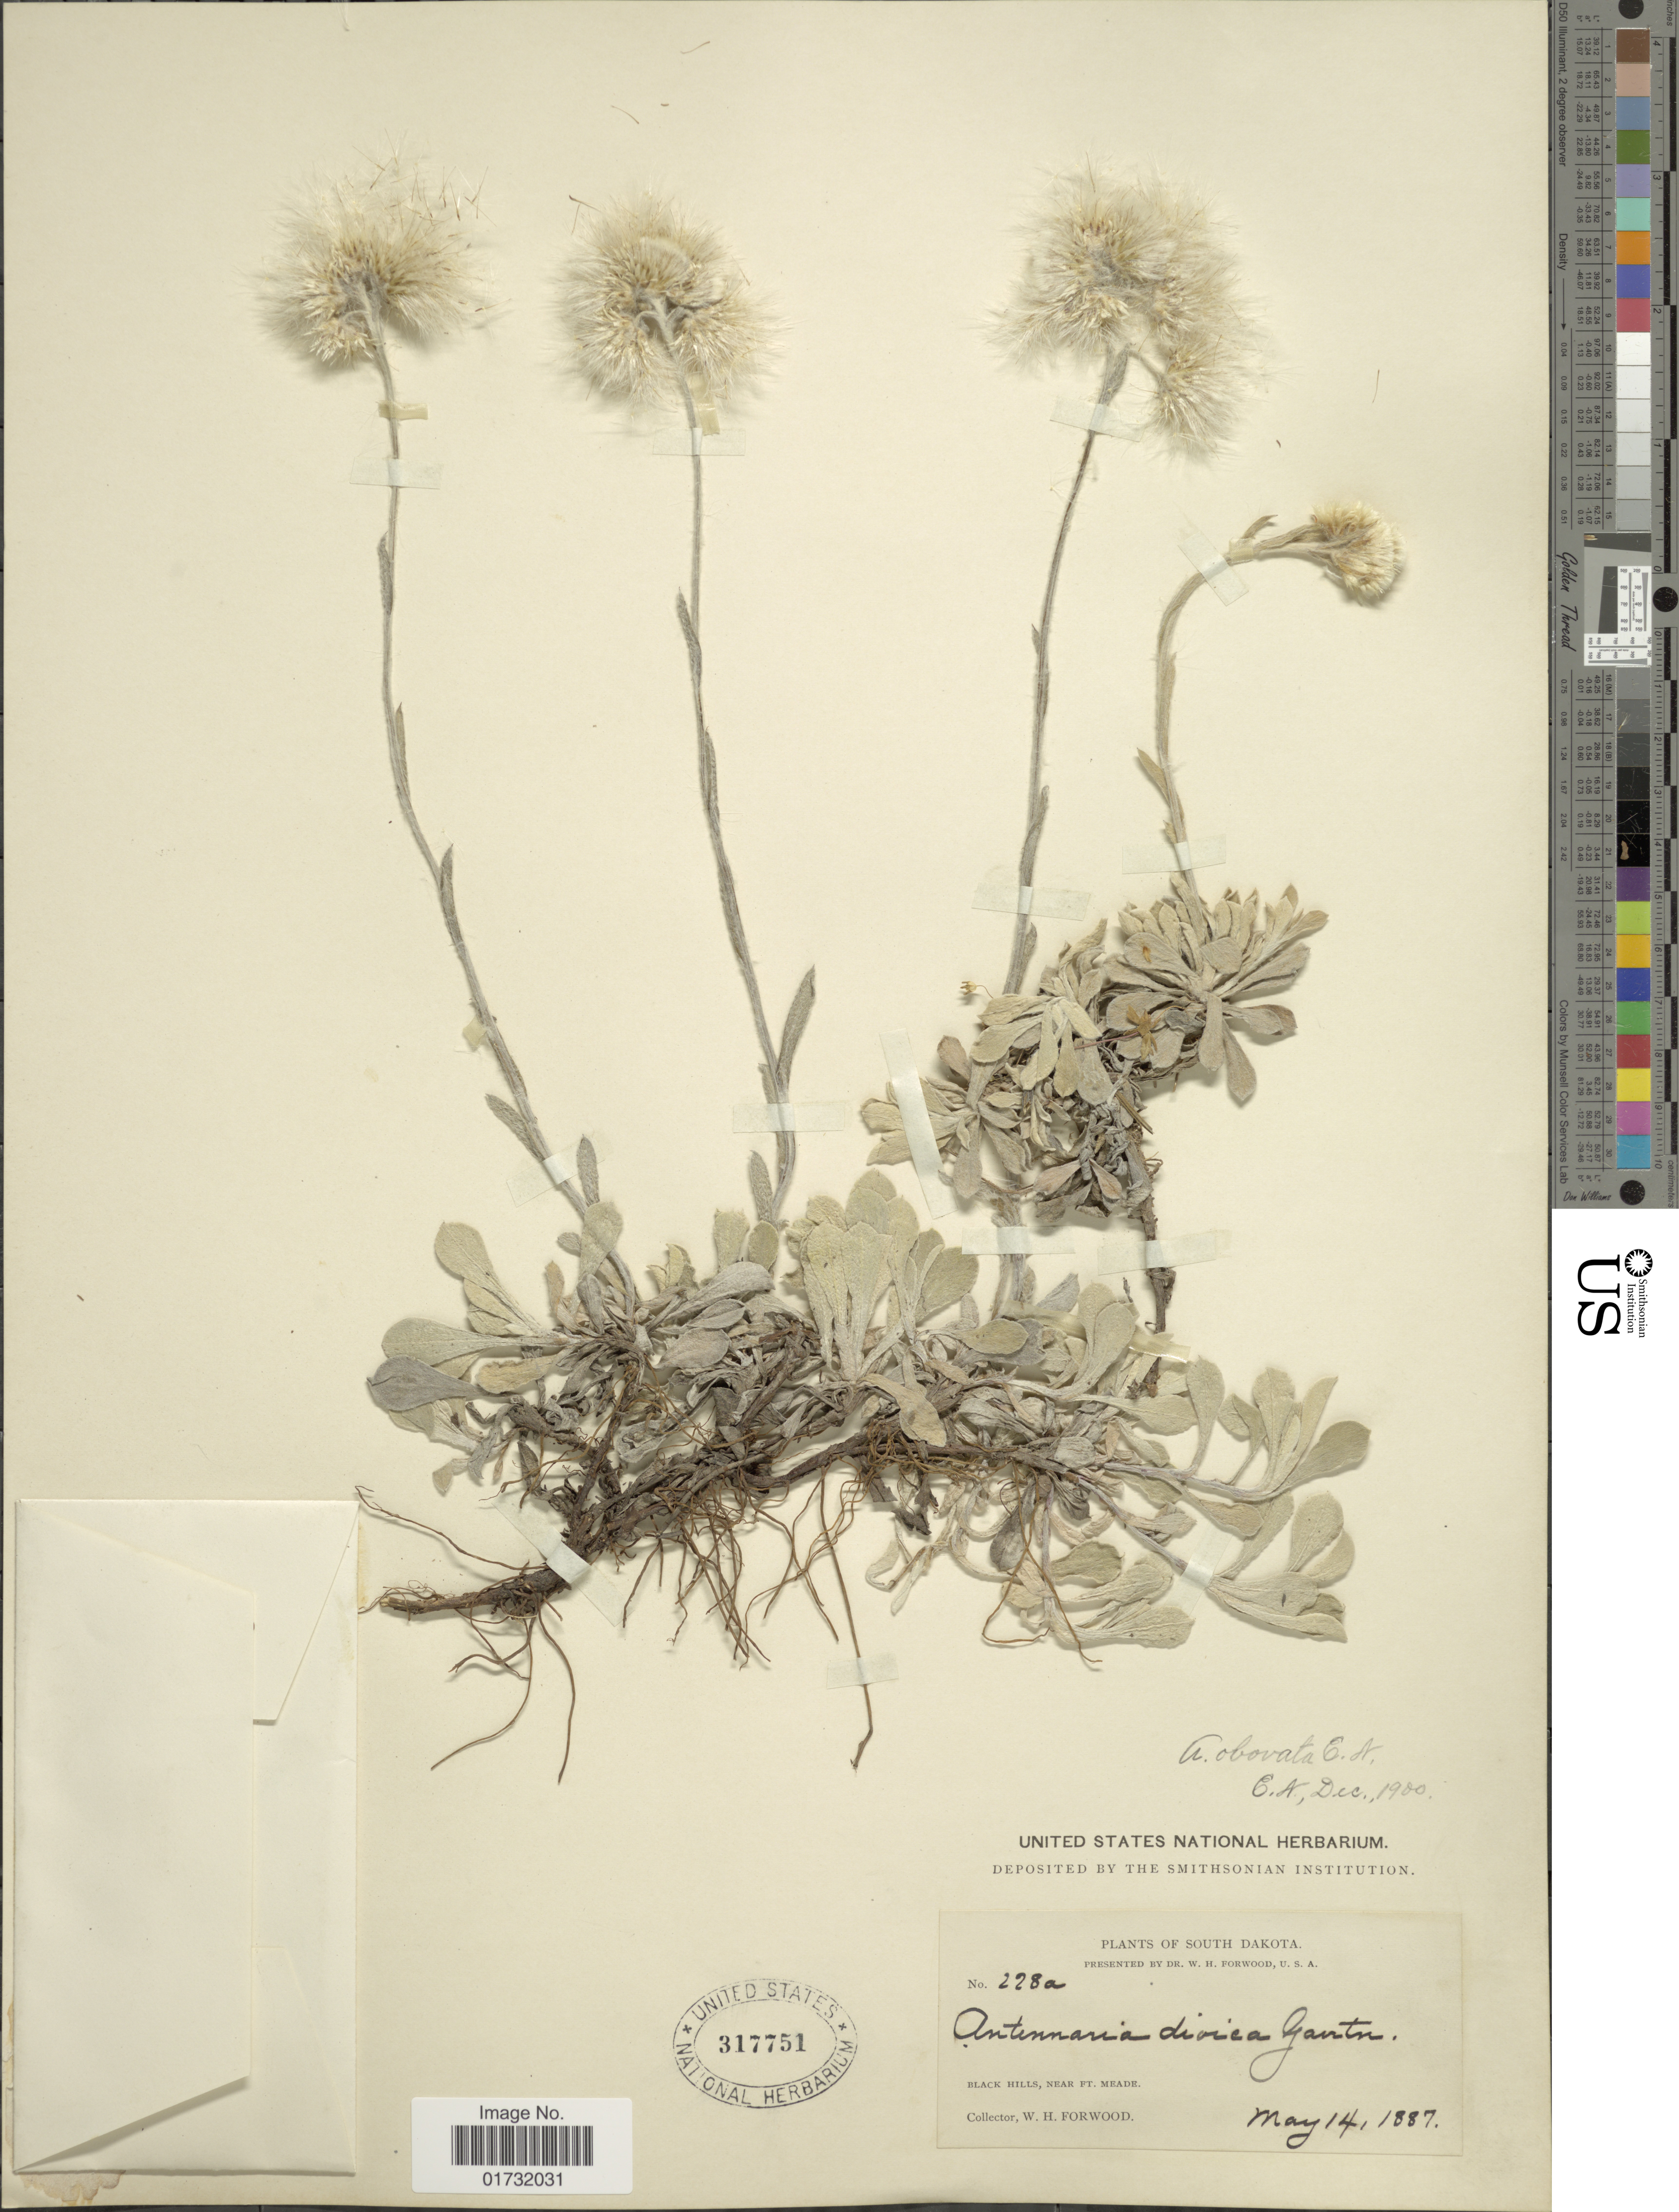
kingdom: Plantae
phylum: Tracheophyta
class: Magnoliopsida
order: Asterales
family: Asteraceae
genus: Antennaria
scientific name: Antennaria obovata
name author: E.E. Nelson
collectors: W. Forwood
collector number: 228a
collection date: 1887-05-14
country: United States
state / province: South Dakota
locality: Black Hills, near Ft. Meade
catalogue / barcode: US 317751